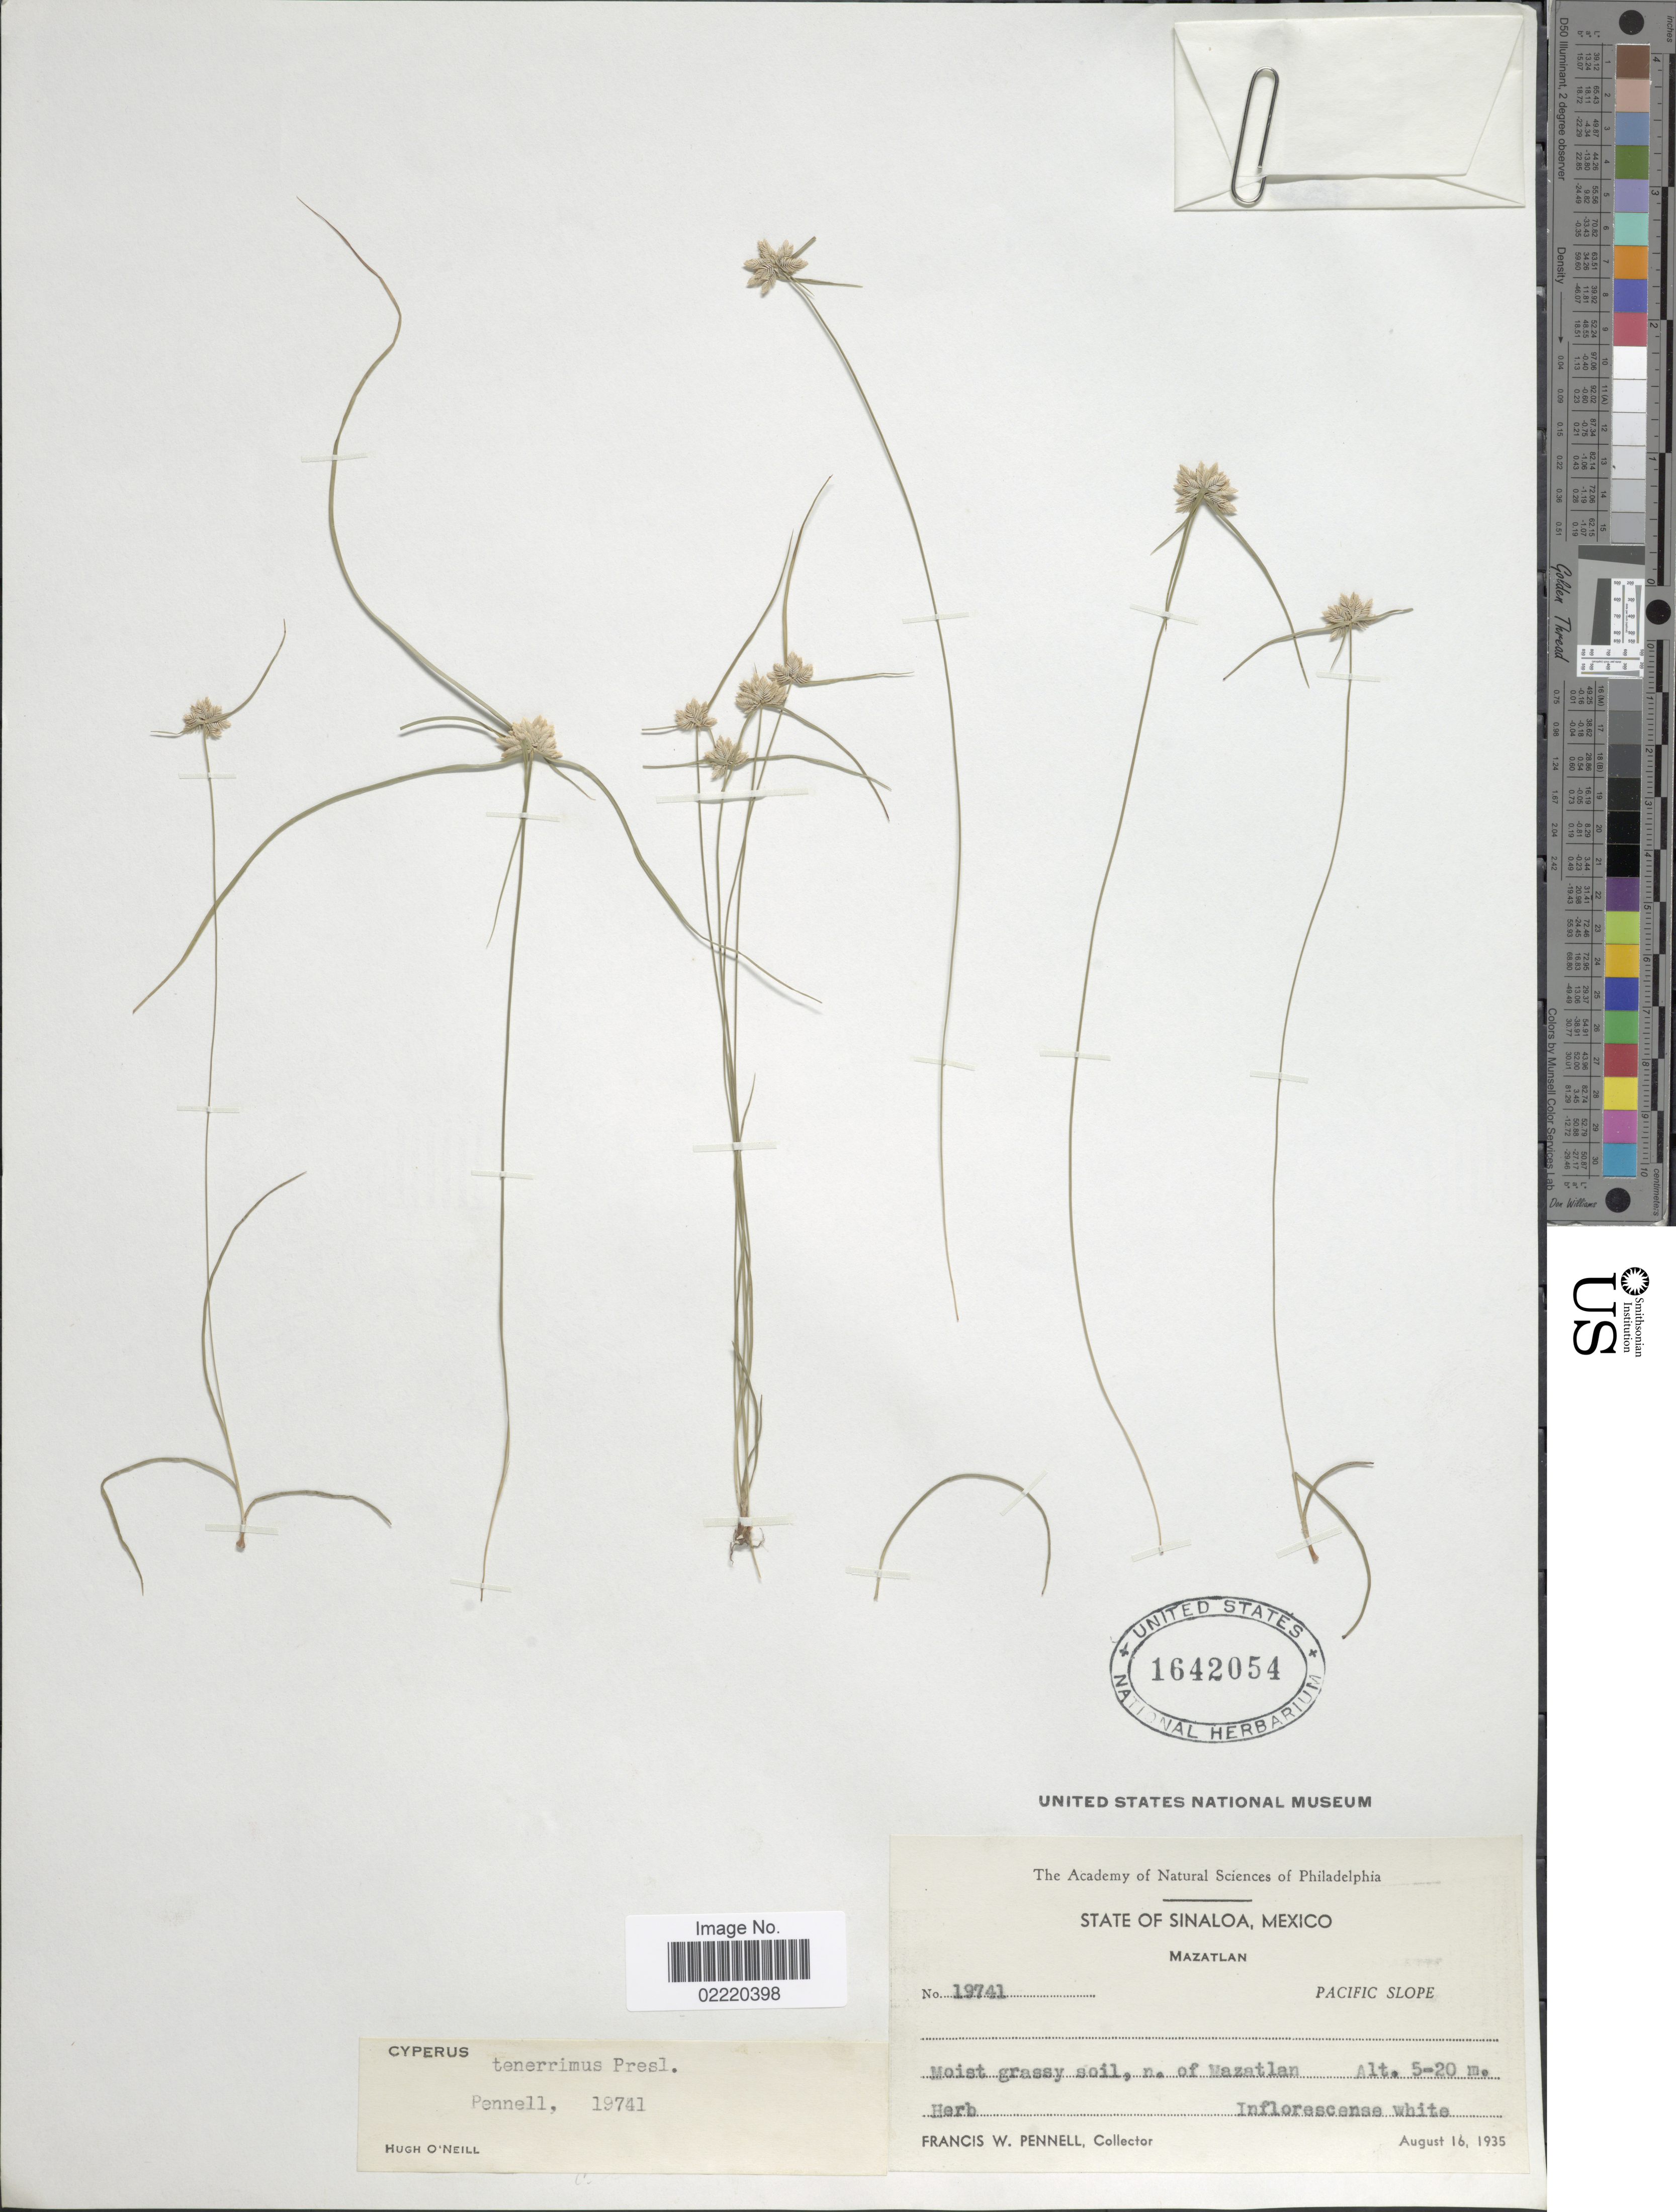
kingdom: Plantae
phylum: Tracheophyta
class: Liliopsida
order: Poales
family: Cyperaceae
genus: Cyperus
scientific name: Cyperus tenerrimus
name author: J. Presl & C. Presl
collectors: F. W. Pennell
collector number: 19741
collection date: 1935-08-16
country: Mexico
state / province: Sinaloa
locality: Mazatlan, Pacific slope, n. of Mazatlan.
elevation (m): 5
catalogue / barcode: US 1642054